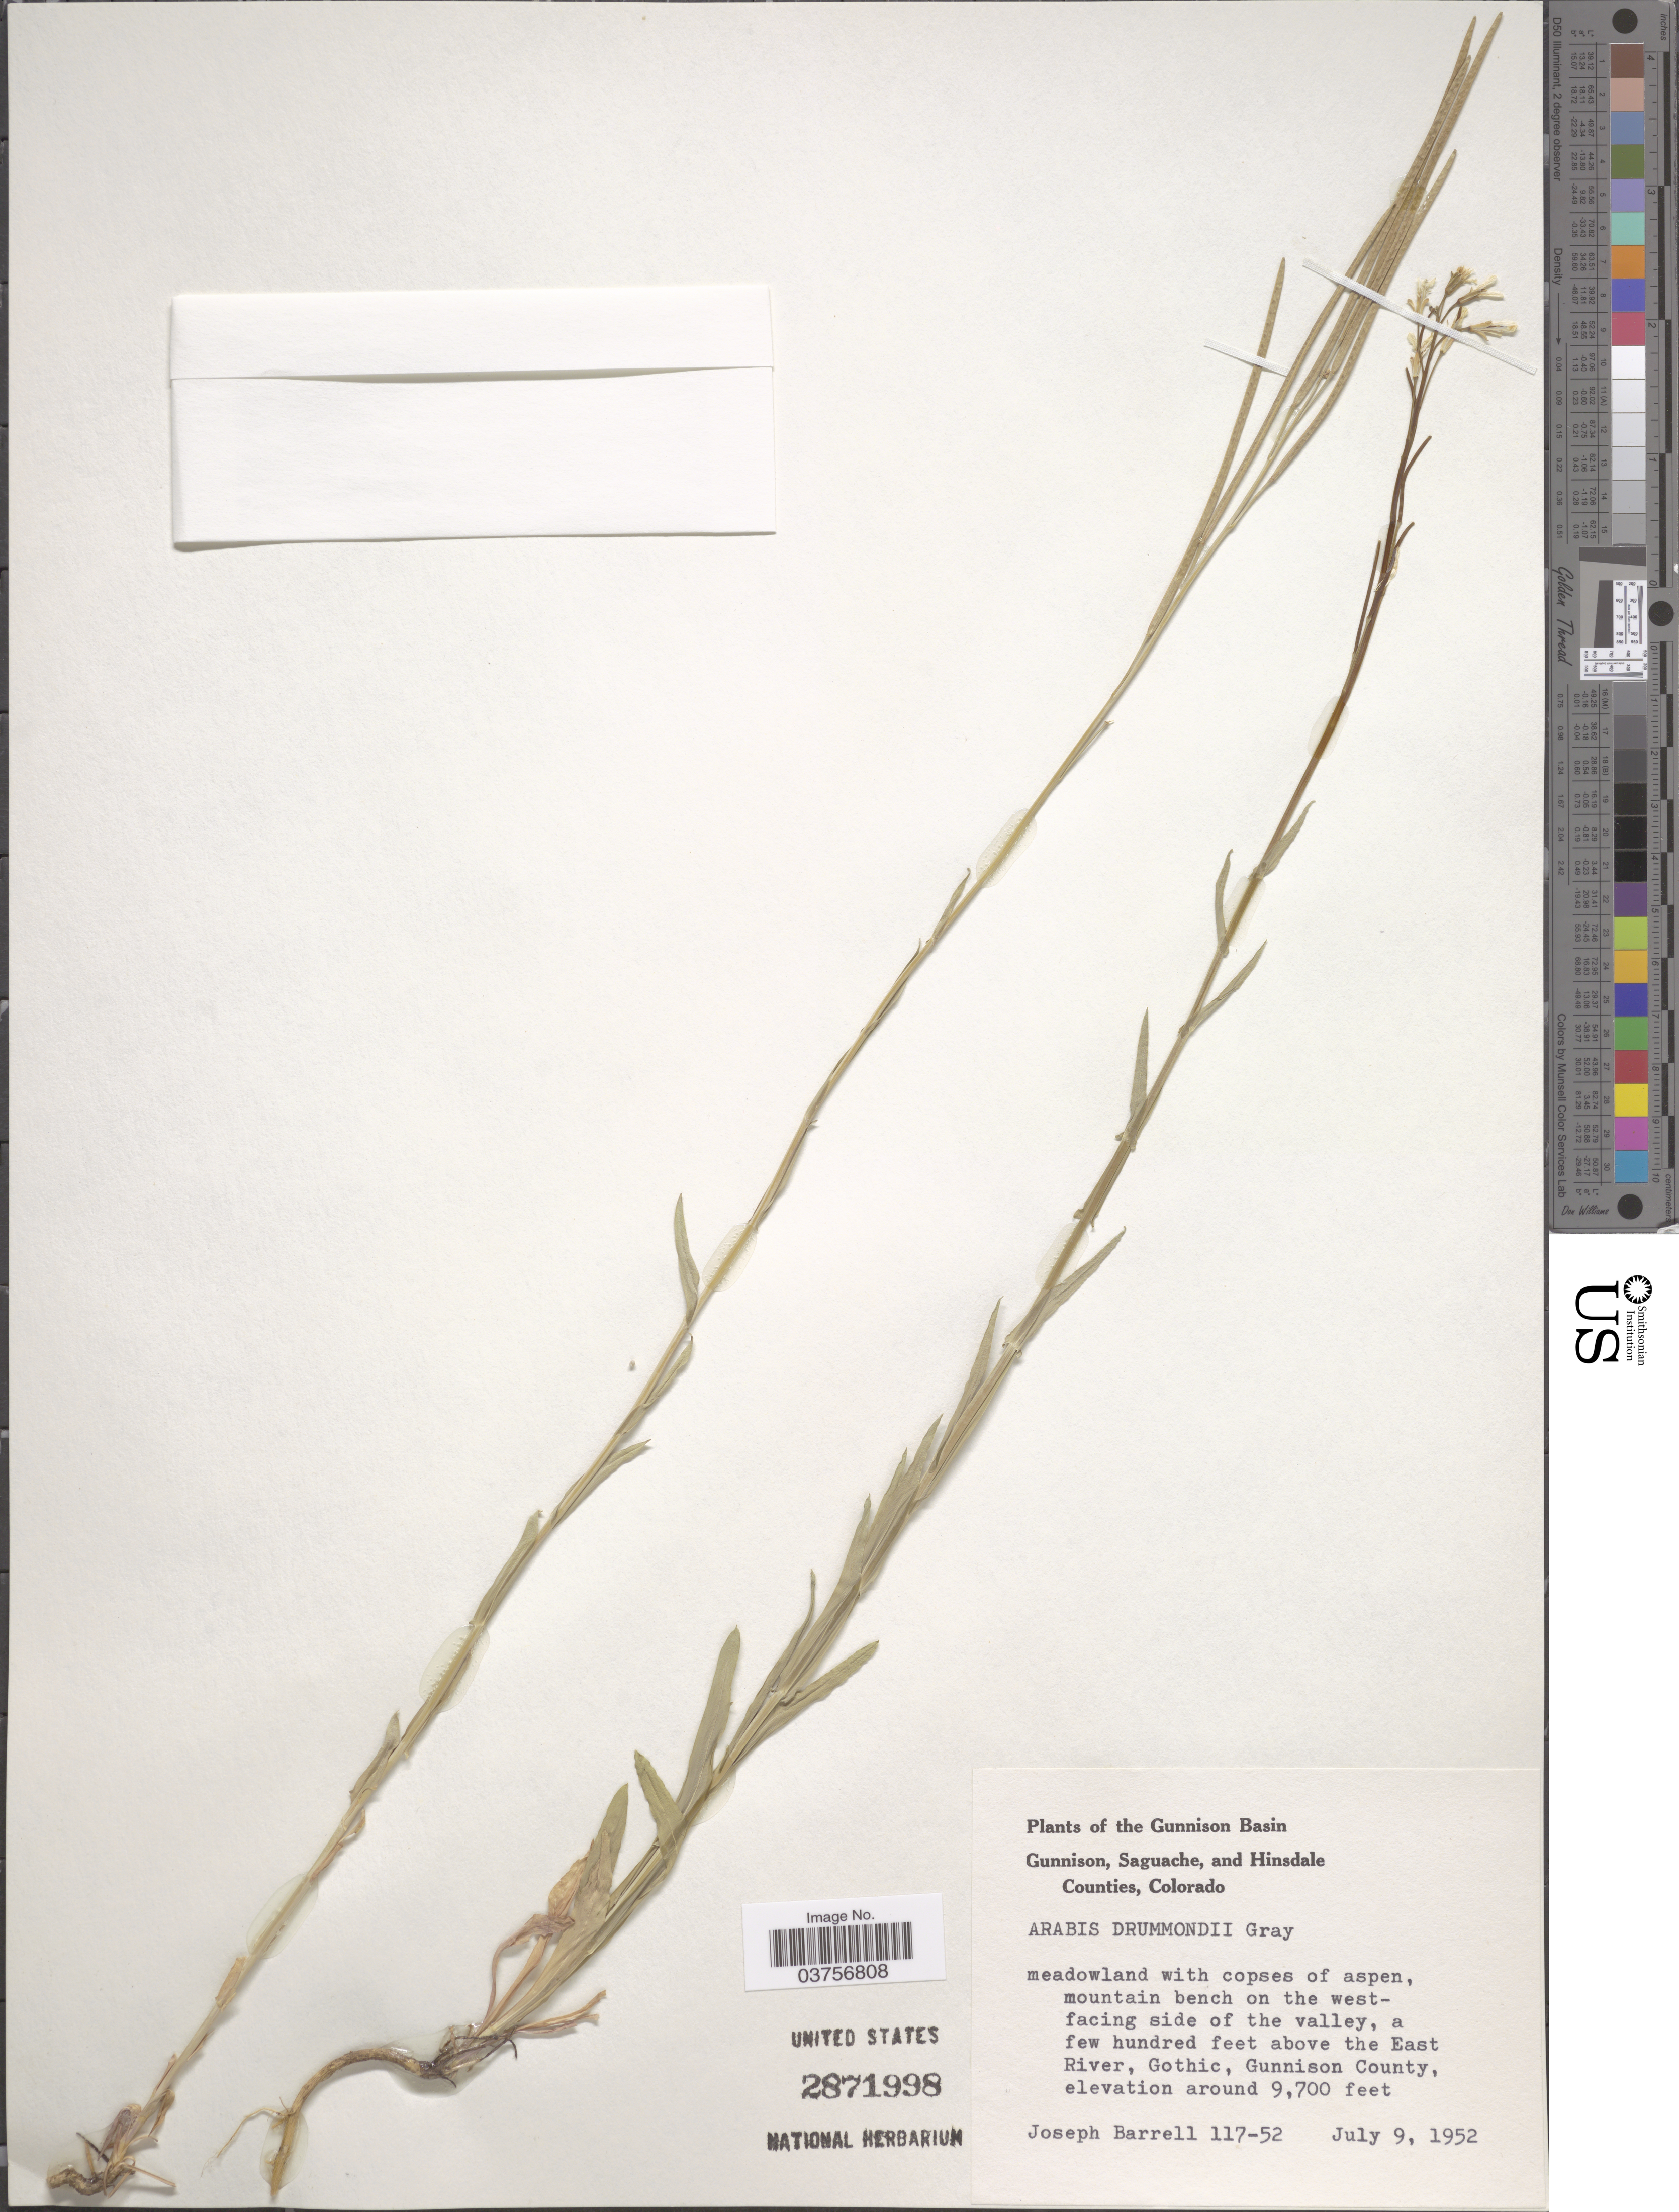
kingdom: Plantae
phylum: Tracheophyta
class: Magnoliopsida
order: Brassicales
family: Brassicaceae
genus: Arabis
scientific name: Arabis drummondii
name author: A. Gray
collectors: J. Barrell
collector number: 117-52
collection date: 1952-07-09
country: United States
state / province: Colorado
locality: The Gunnison Basin. Mountain bench on the west-facing side of the valley, a few hundred feet above the East River, Gothic, Gunnison County.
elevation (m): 2957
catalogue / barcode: US 2871998